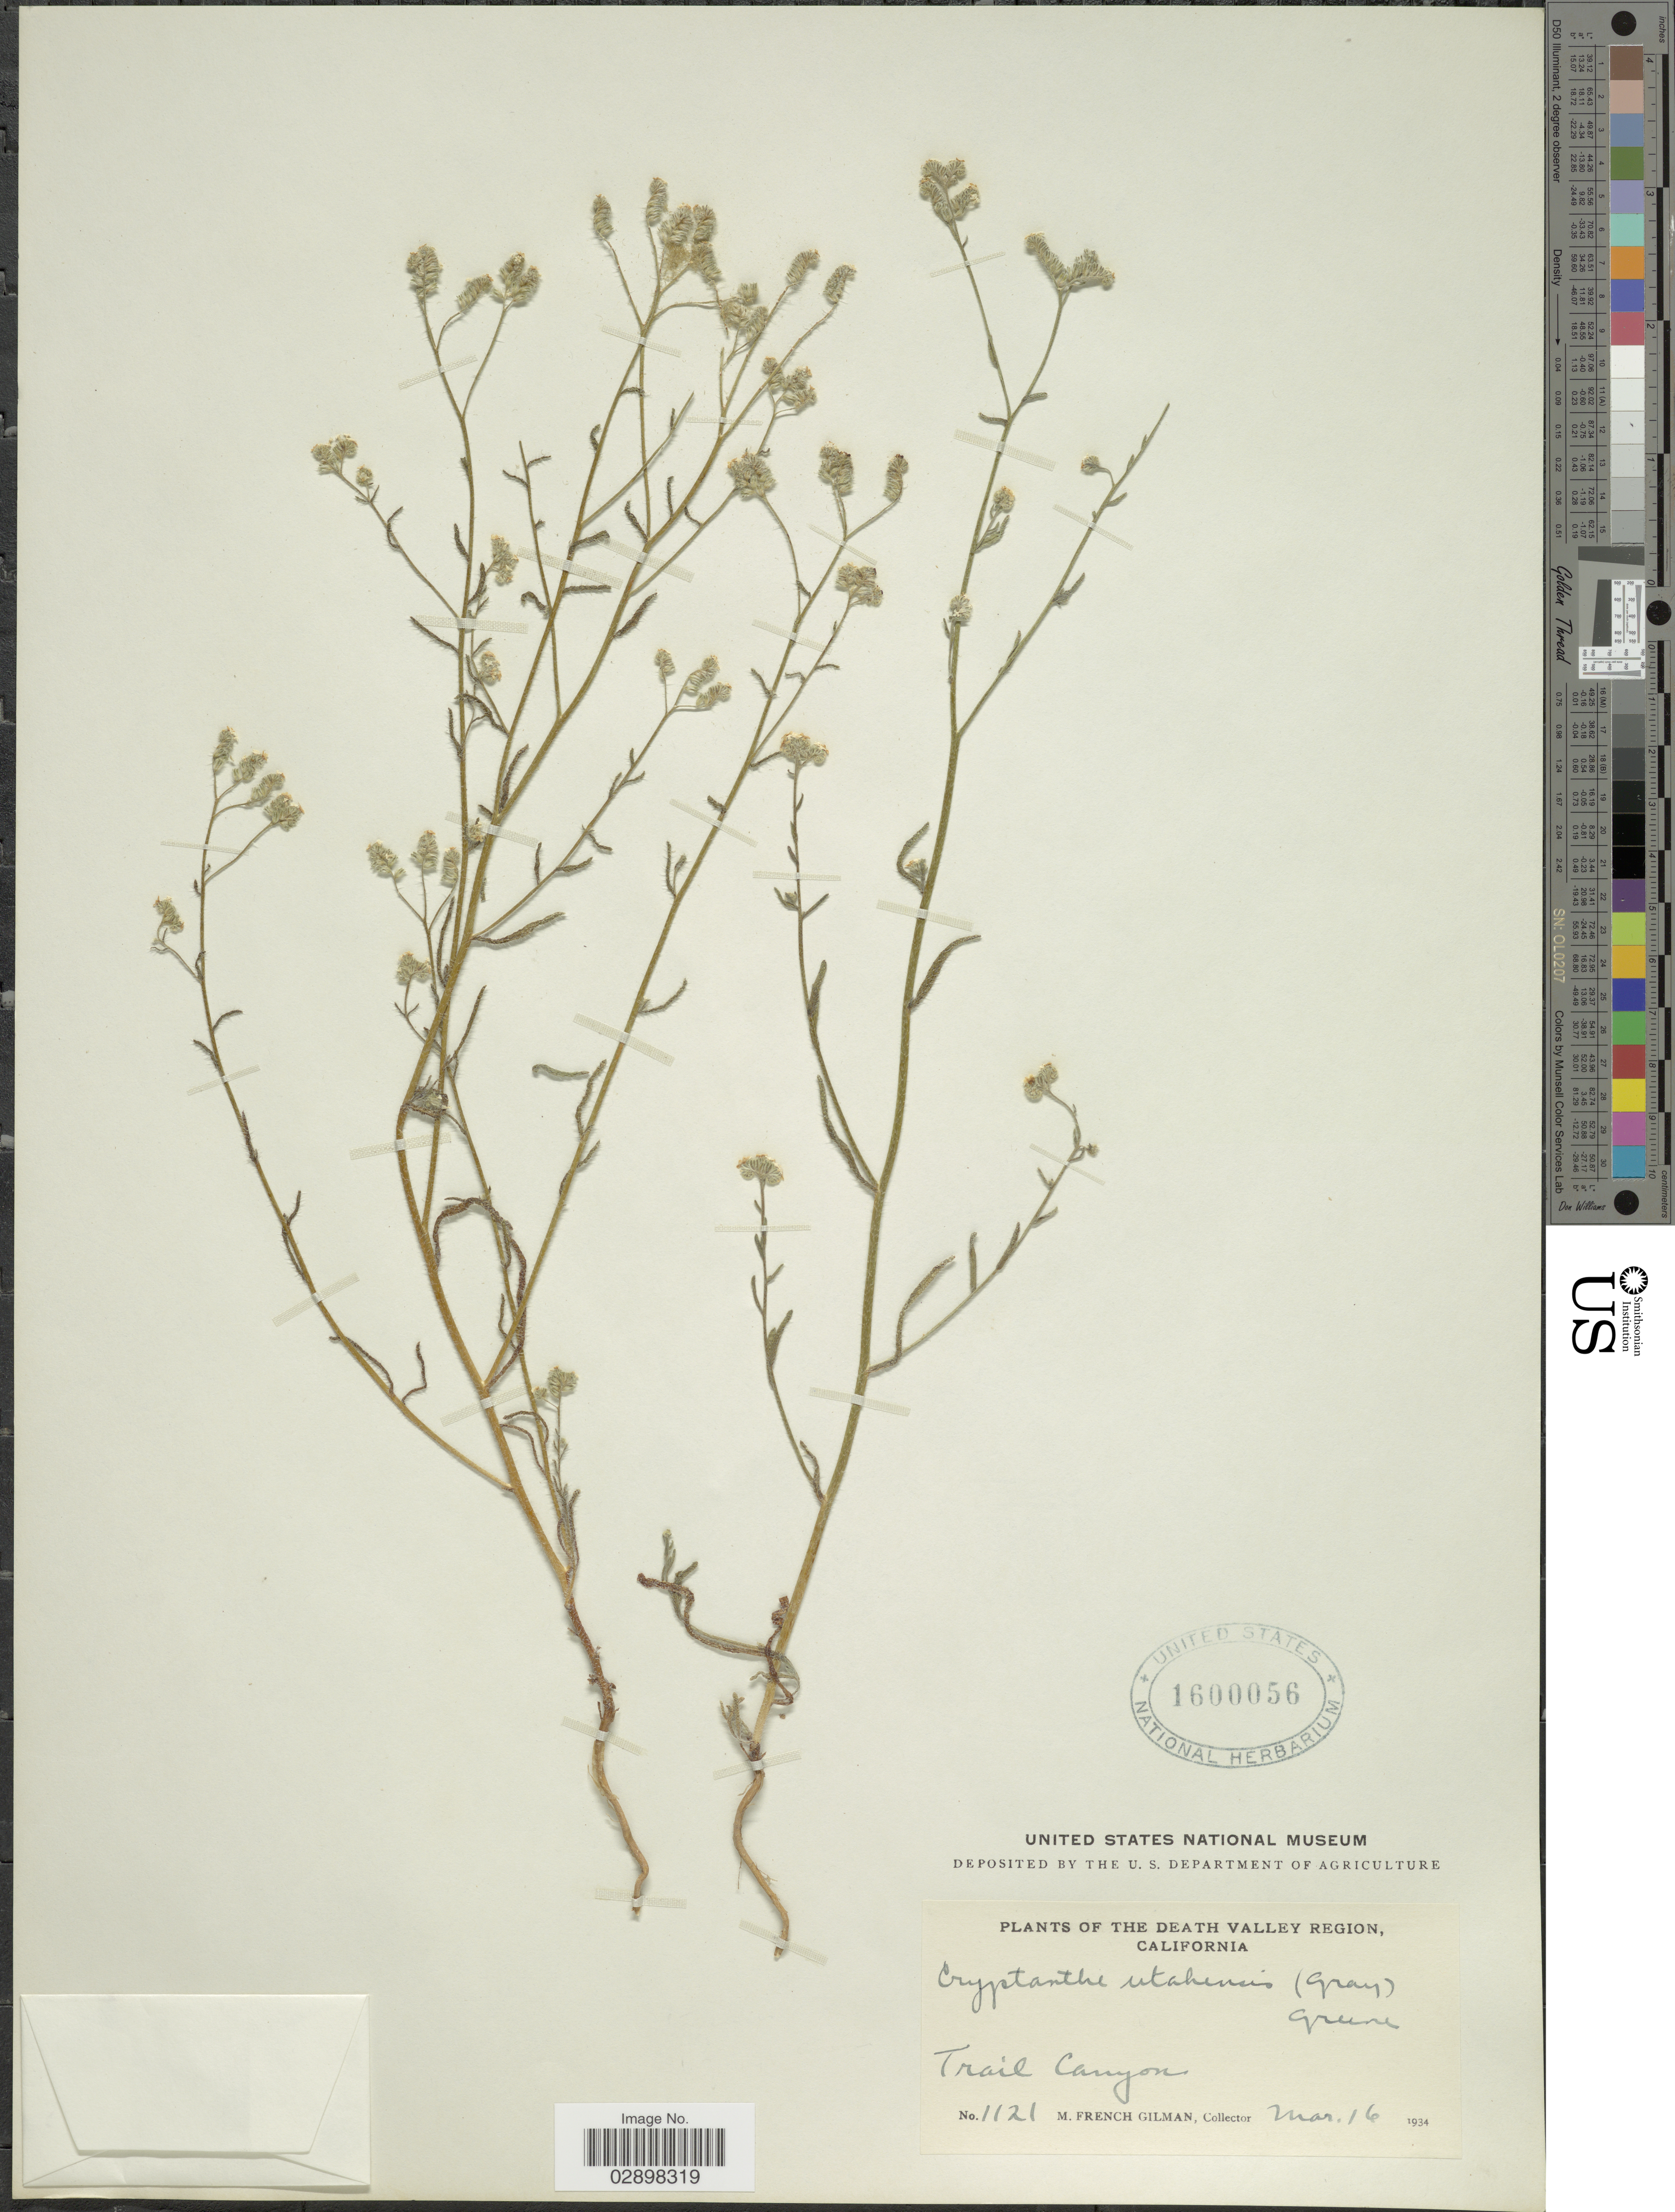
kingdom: Plantae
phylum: Tracheophyta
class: Magnoliopsida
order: Boraginales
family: Boraginaceae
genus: Cryptantha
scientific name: Cryptantha utahensis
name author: (A. Gray) Greene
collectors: M. F. Gilman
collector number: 1121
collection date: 1934-03-16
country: United States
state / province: California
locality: The Death Valley Region, Trail Canyon.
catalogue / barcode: US 1600056